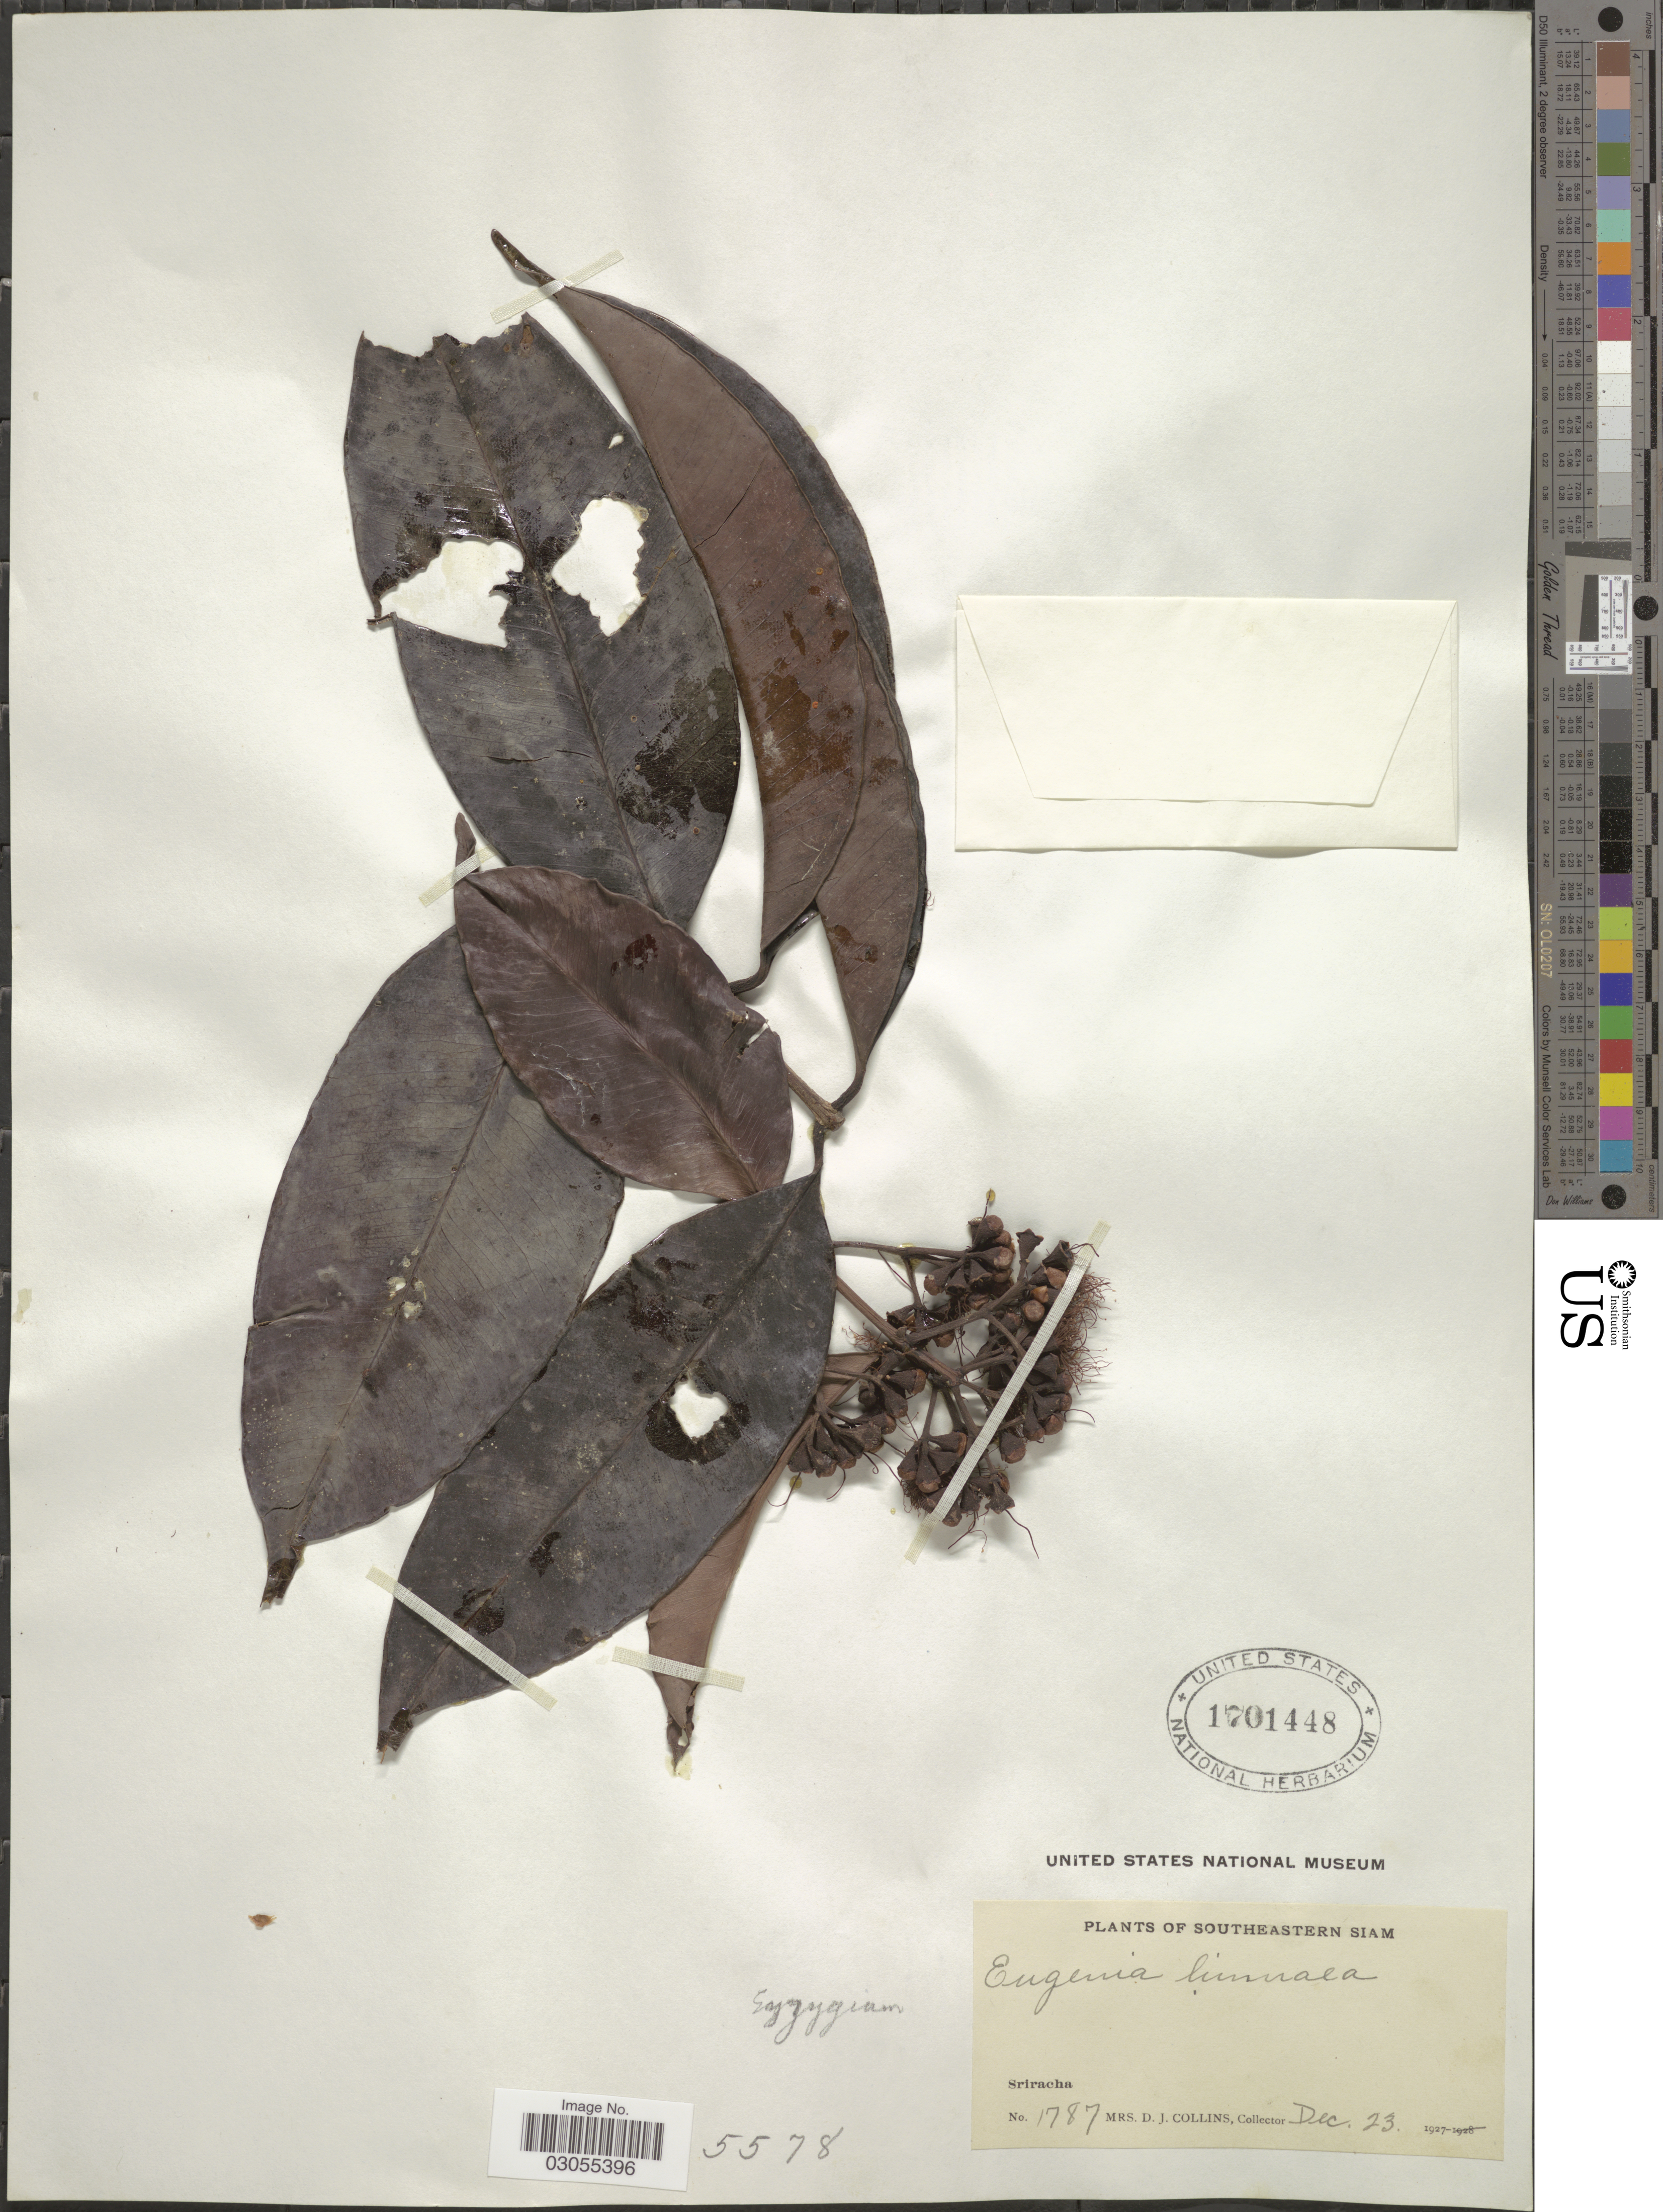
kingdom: Plantae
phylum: Tracheophyta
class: Magnoliopsida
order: Myrtales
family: Myrtaceae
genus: Syzygium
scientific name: Syzygium oblatum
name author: (Roxb.) Wall. ex A.M. Cowan & Cowan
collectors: Mrs. D. J. Collins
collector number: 1787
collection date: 1927-12-23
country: Thailand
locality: Southeastern Siam. Sriracha.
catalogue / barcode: US 1701448